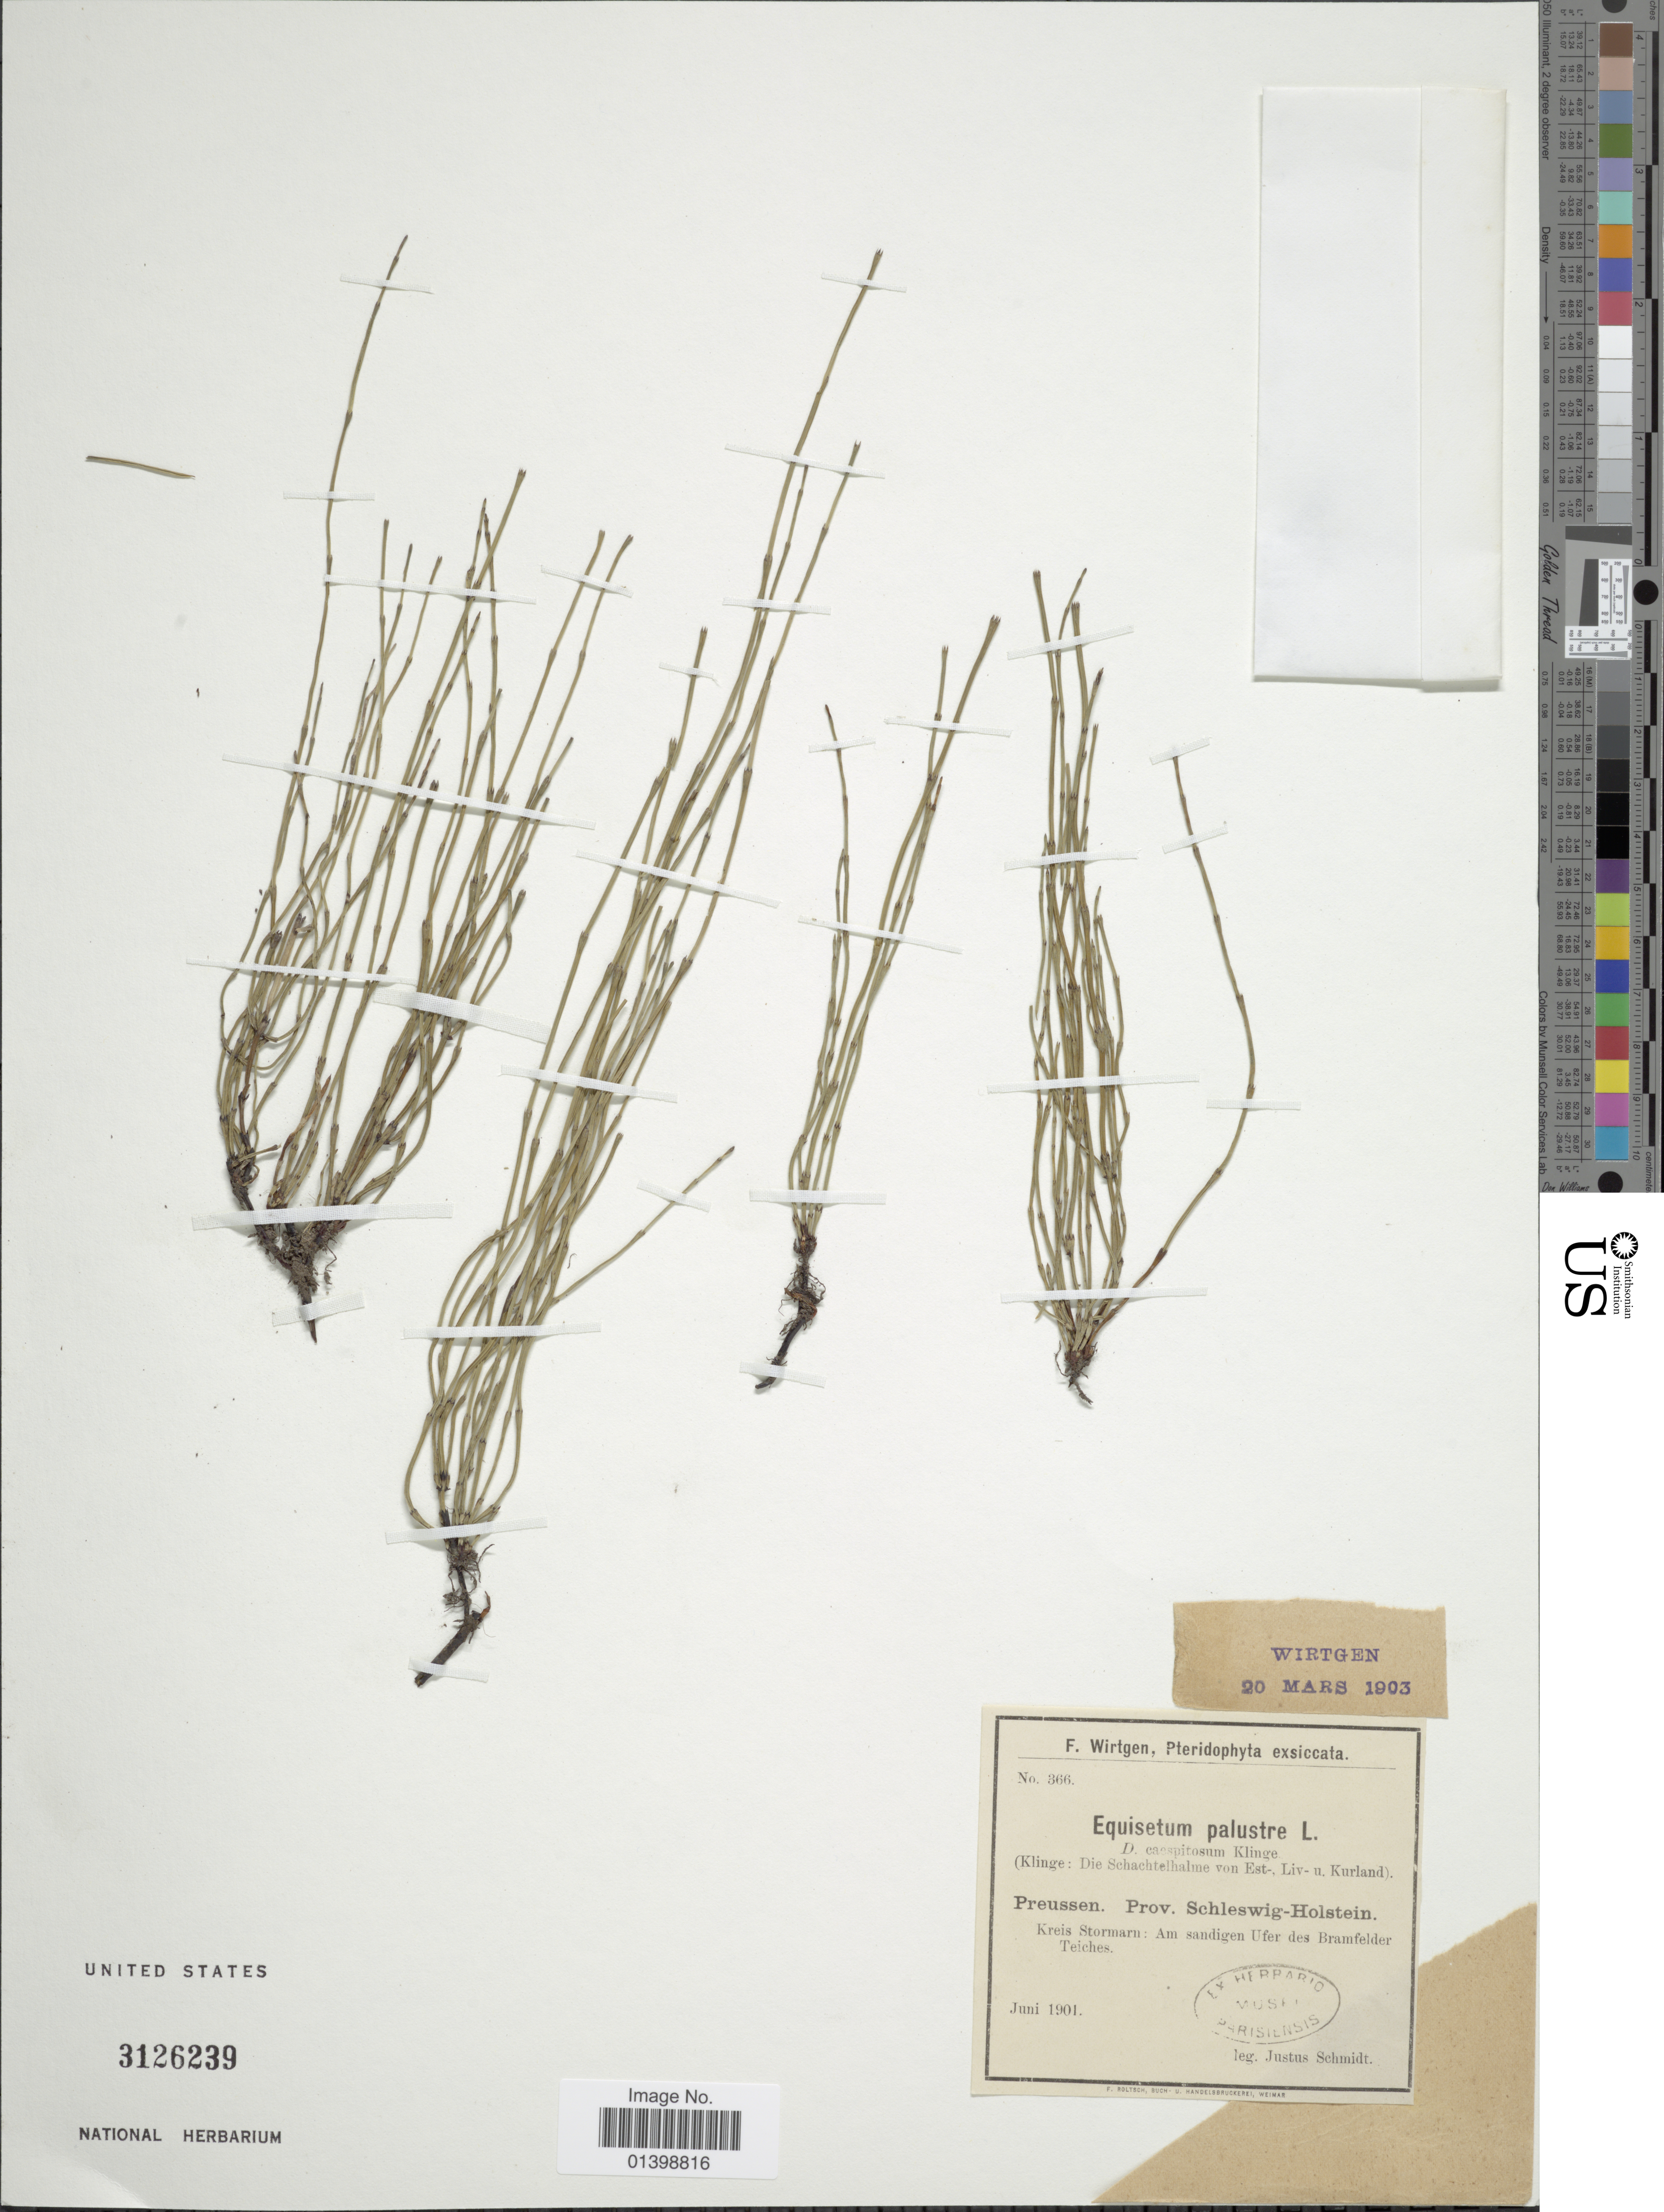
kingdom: Plantae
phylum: Tracheophyta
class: Polypodiopsida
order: Equisetales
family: Equisetaceae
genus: Equisetum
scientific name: Equisetum palustre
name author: L.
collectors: J. Schmidt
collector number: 366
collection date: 1901-06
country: Germany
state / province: Schleswig-Holstein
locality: Preussen. Kreis Stormarn: Am sandigen Ufer des Bramfelder Teiches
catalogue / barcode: US 3126239